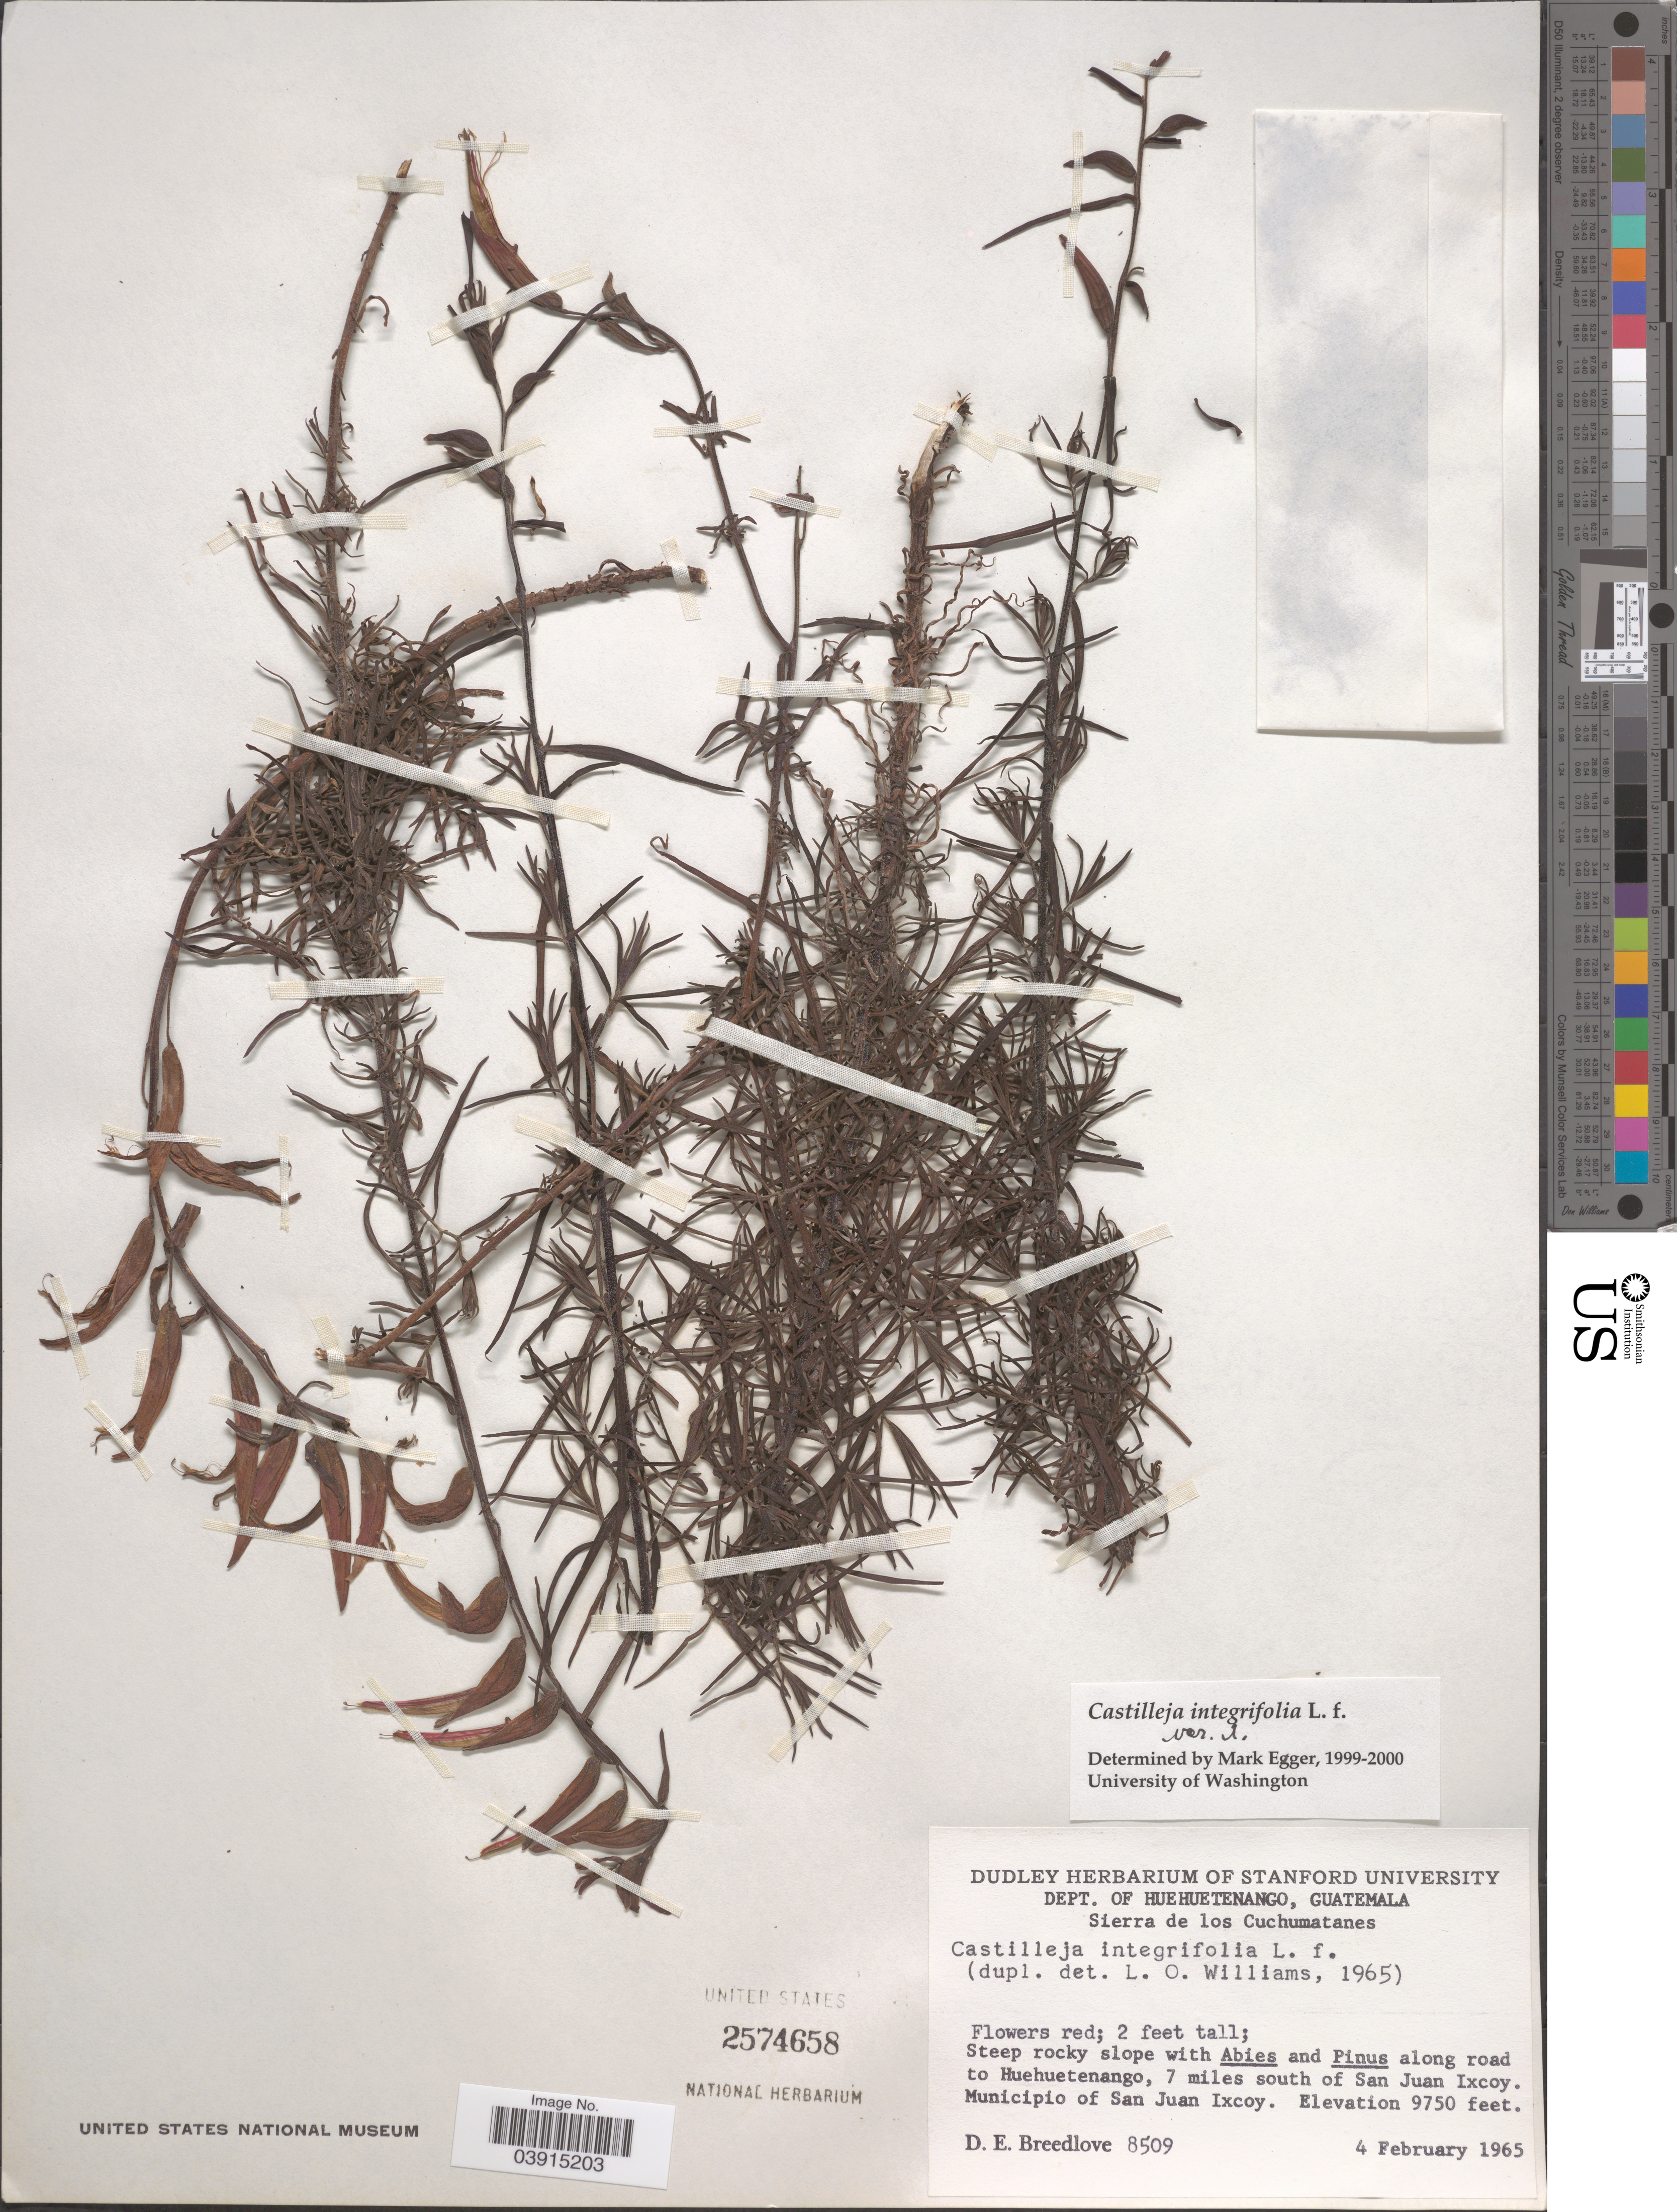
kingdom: Plantae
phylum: Tracheophyta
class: Magnoliopsida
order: Lamiales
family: Orobanchaceae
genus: Castilleja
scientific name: Castilleja integrifolia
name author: L. f.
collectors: D. E. Breedlove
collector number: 8509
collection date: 1965-02-04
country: Guatemala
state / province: Huehuetenango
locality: Dept. of Huehuetenango. Sierra de los Cuchumatanes. Along road to Huehuetenango, 7 miles south of San Juan Ixcoy. Municipio of San Juan Ixcoy.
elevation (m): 2972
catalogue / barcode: US 2574658